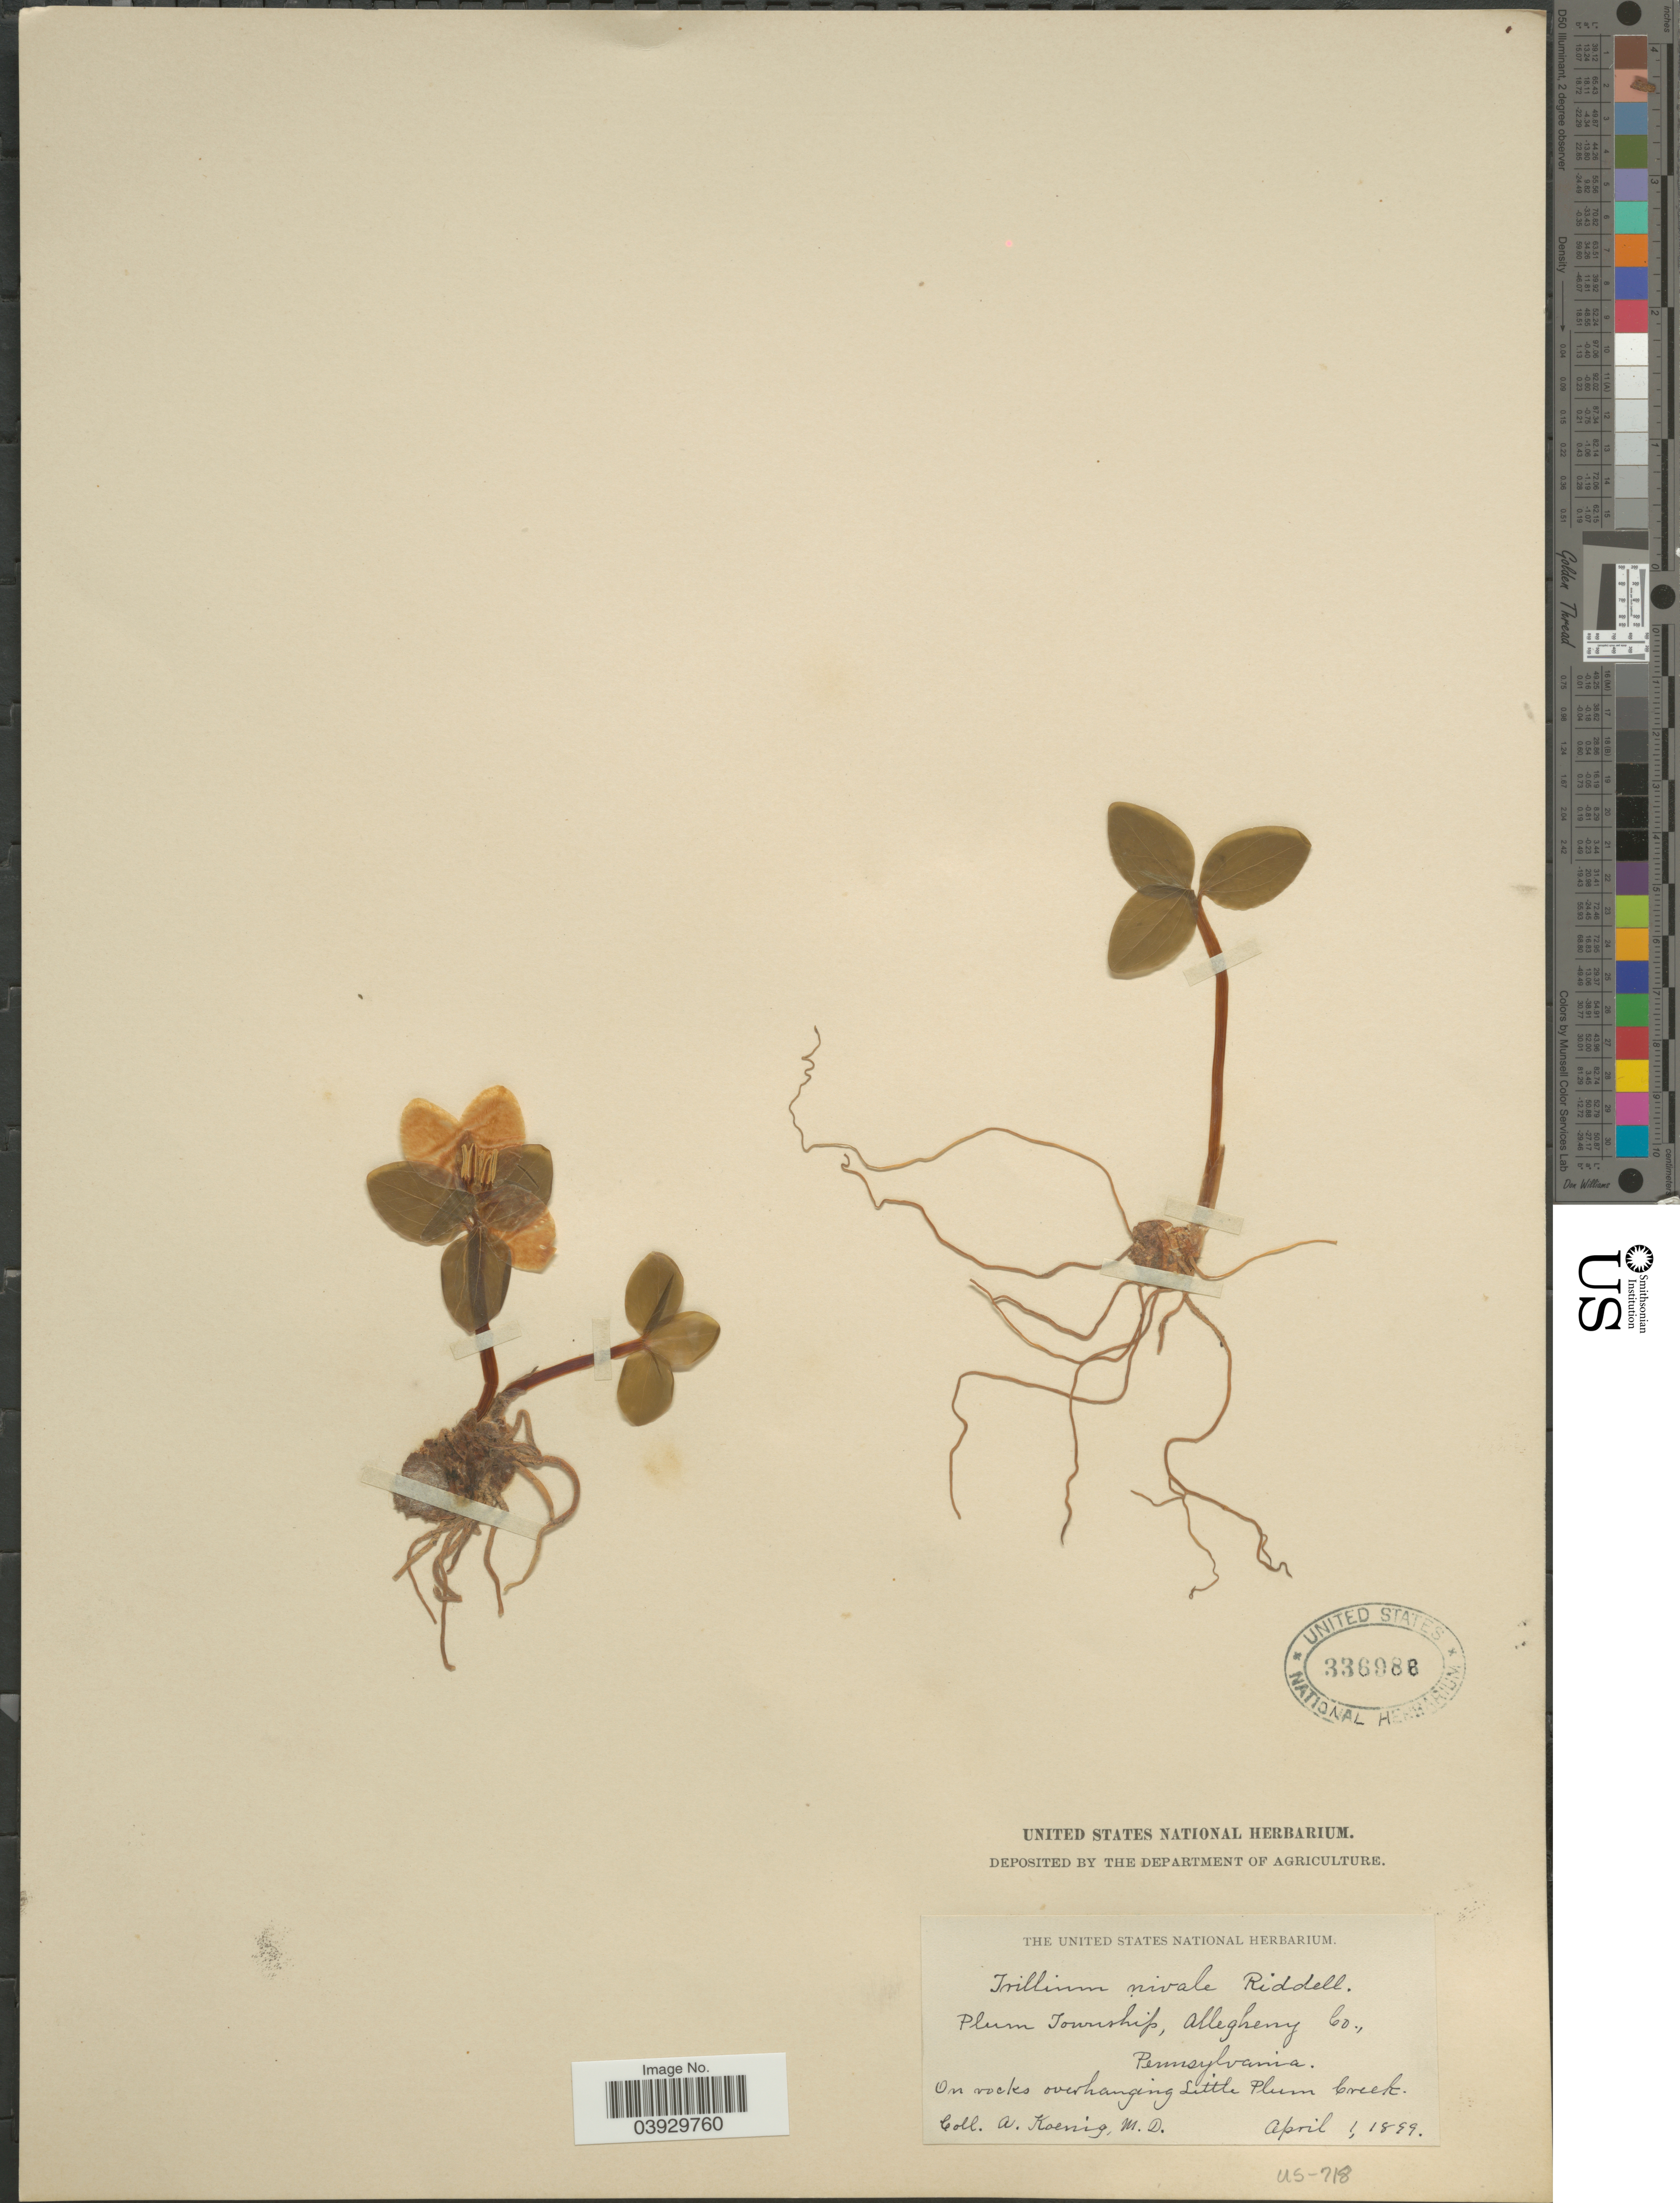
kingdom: Plantae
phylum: Tracheophyta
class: Liliopsida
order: Liliales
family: Melanthiaceae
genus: Trillium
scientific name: Trillium nivale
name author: Riddell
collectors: A. Koenig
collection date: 1899-04-01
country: United States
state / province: Pennsylvania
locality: Plum Township, Allegheny Co. On rocks overhanging Little Plum Creek.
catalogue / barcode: US 336986